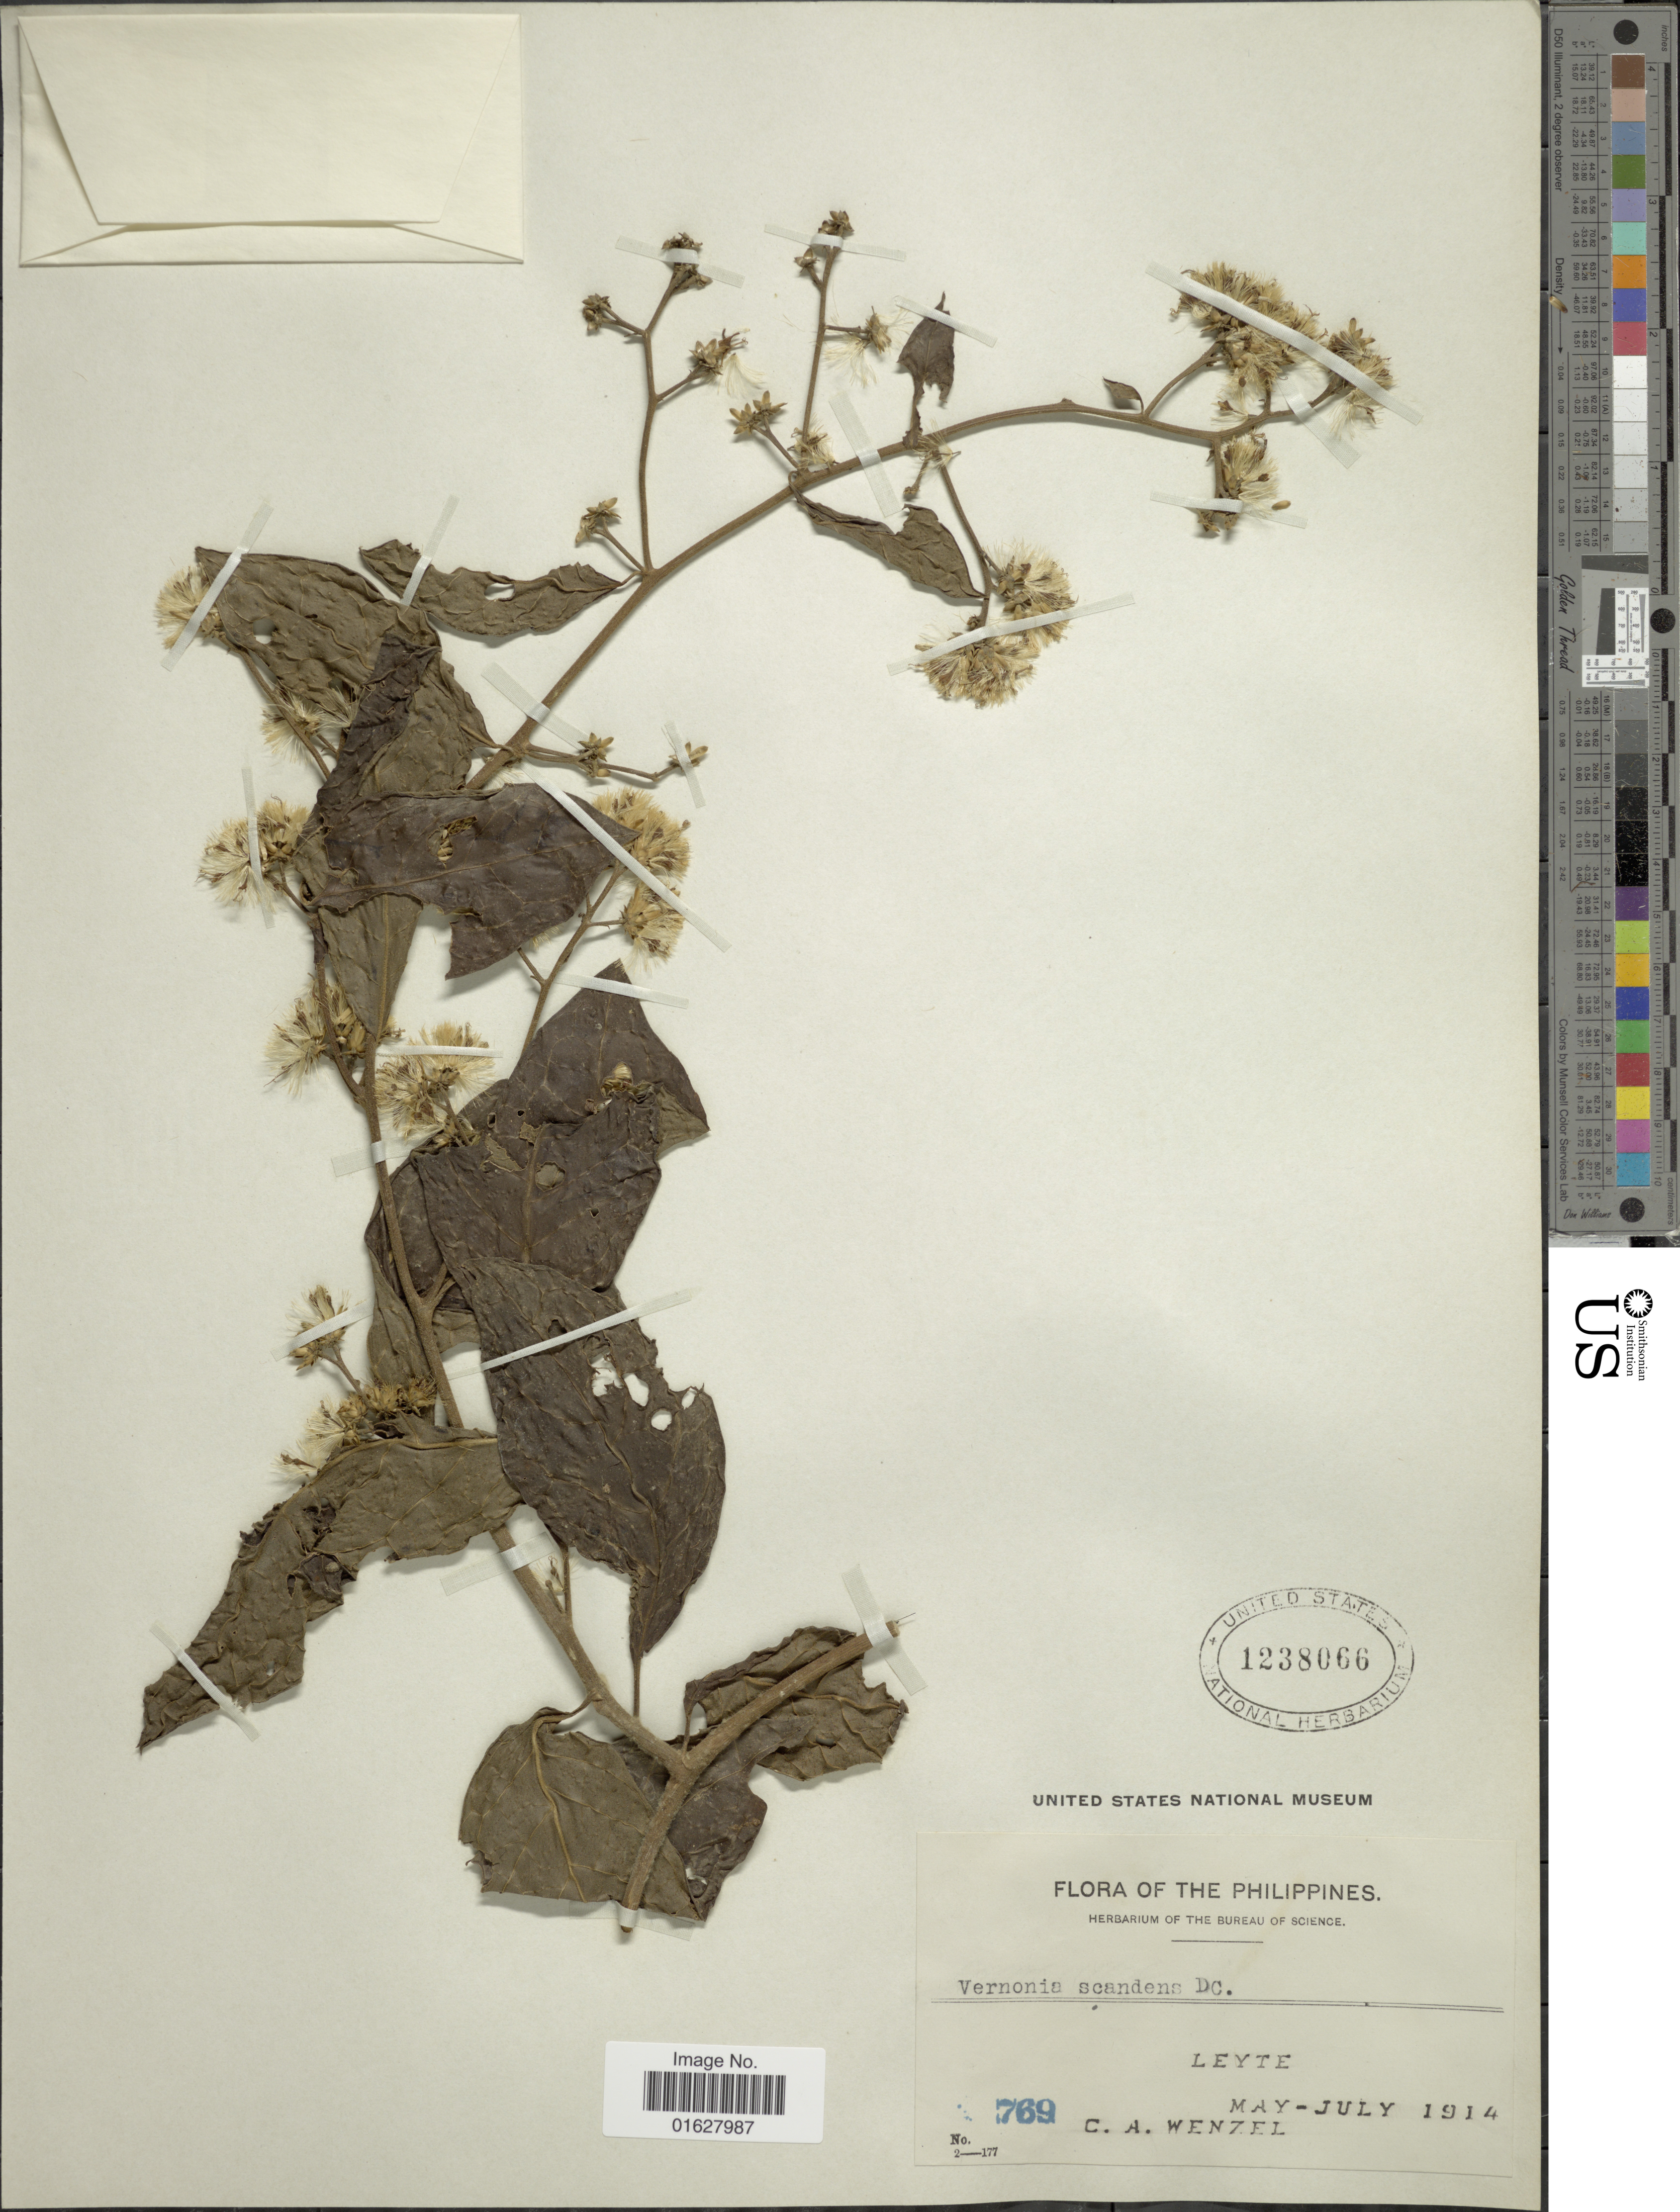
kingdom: Plantae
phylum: Tracheophyta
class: Magnoliopsida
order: Asterales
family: Asteraceae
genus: Vernonia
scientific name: Vernonia scandens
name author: DC.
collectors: C. Wenzel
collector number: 796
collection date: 1914-05/1914-07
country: Philippines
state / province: Eastern Visayas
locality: The Philippines. Leyte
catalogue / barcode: US 1238066